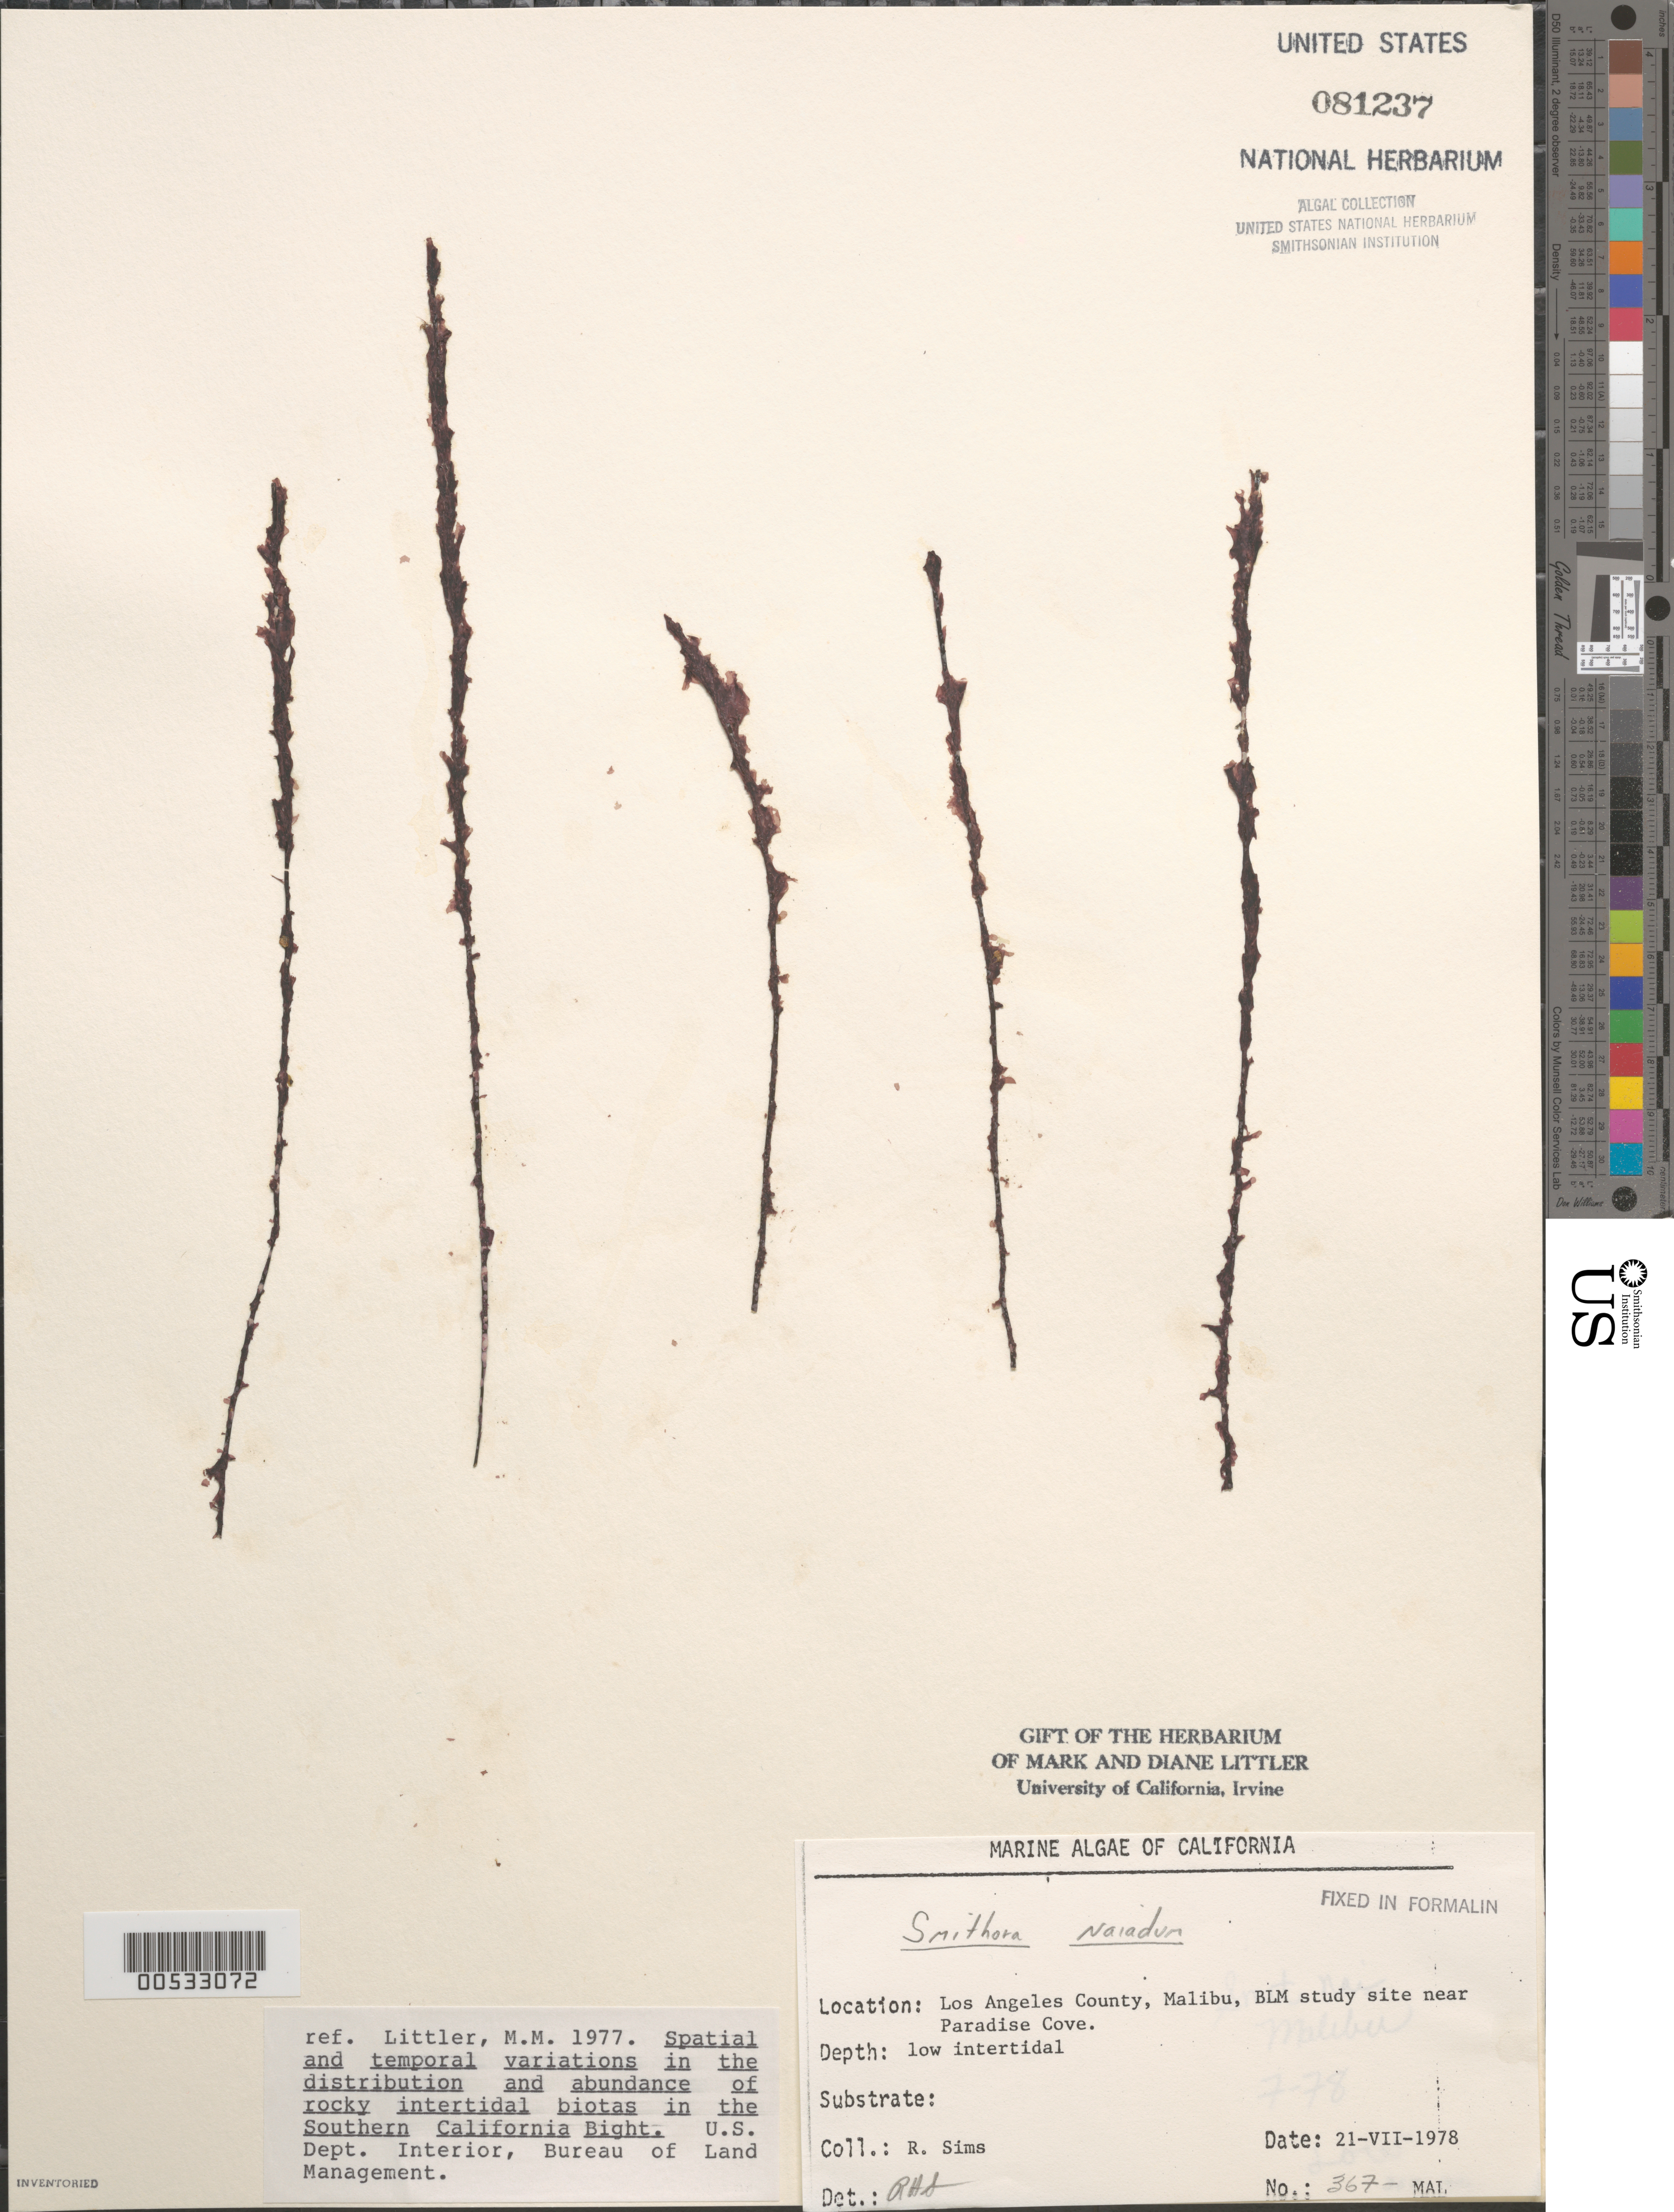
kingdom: Plantae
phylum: Rhodophyta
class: Compsopogonophyceae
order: Erythropeltidales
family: Erythrotrichiaceae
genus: Smithora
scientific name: Smithora naiadum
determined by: Sims, Robert H.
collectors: R. H. Sims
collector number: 367-mal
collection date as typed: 21 Jul 1978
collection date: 1978-07-21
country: United States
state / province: California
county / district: Los Angeles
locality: Malibu, near Paradise Cove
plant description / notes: BLM-SOCALBIGHT Rocky Intertidal Survey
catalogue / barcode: US 81237